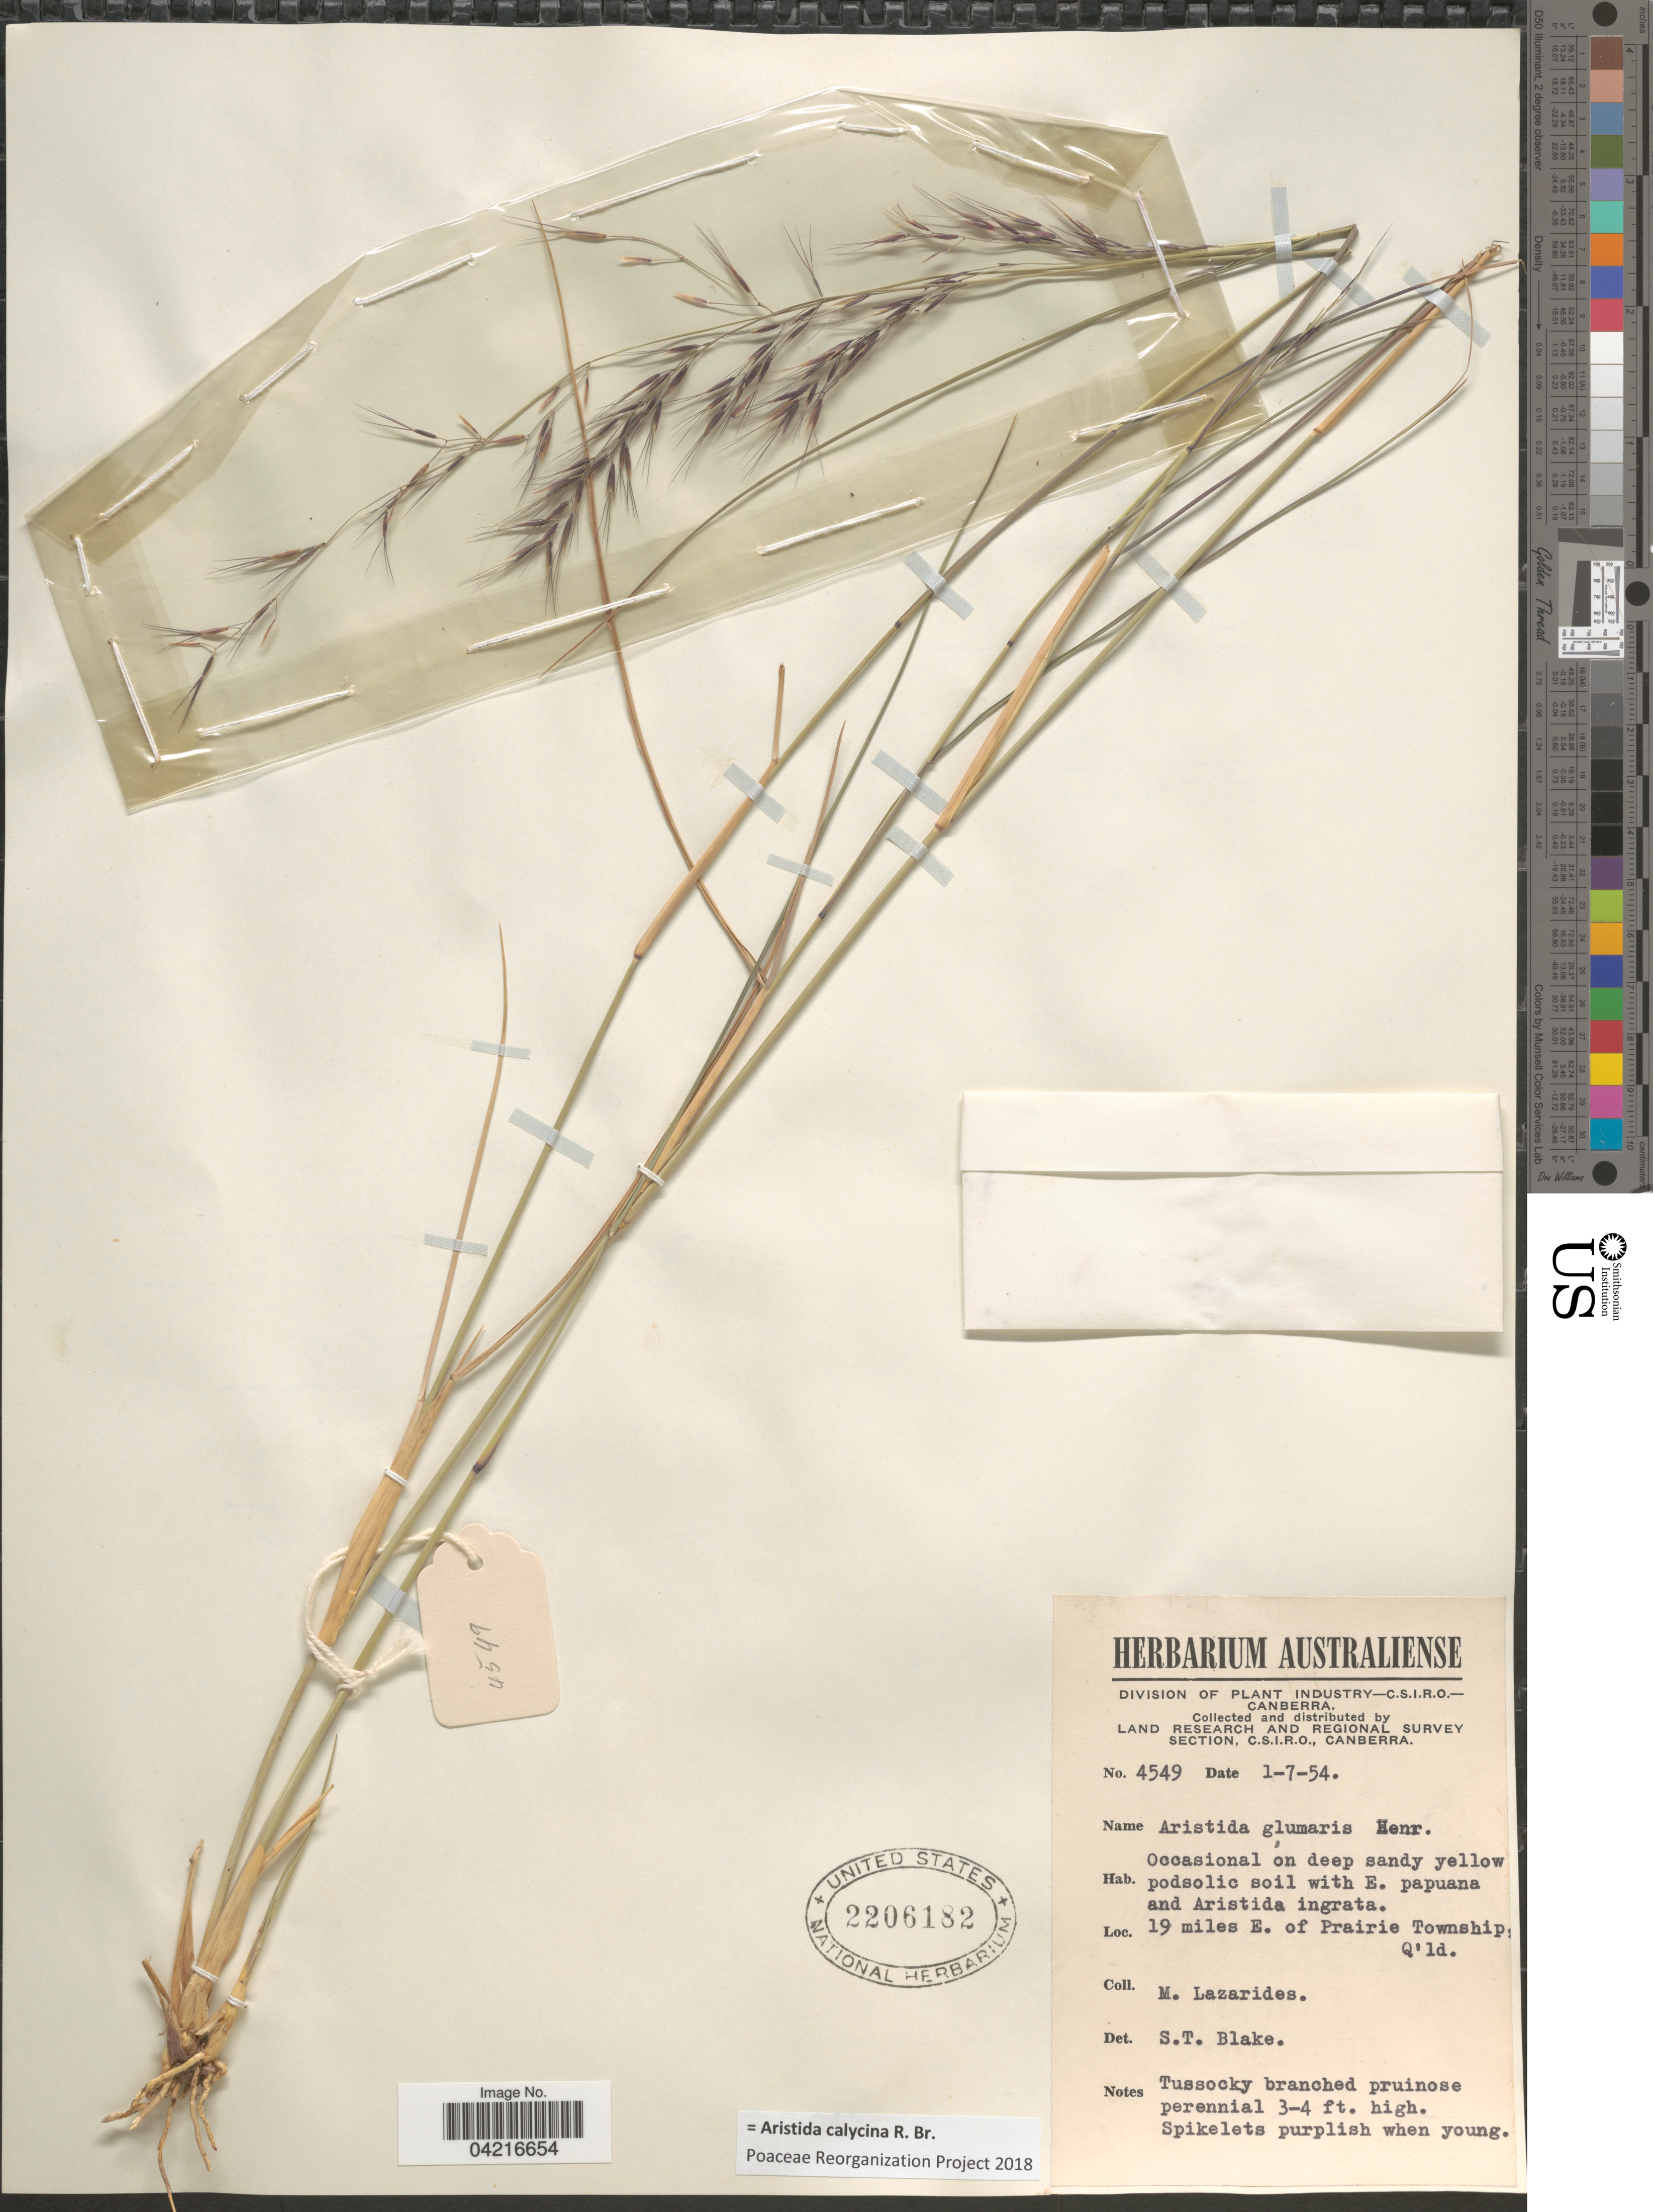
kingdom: Plantae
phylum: Tracheophyta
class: Liliopsida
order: Poales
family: Poaceae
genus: Aristida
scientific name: Aristida calycina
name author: R. Br.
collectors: M. Lazarides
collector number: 4549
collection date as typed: Transcribed d/m/y: 1/7/54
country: Australia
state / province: Queensland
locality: Land Research and Regional Survey Section, C.S.I.R.O. 19 miles E. of Prairie Township, Q'ld.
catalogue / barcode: US 2206182